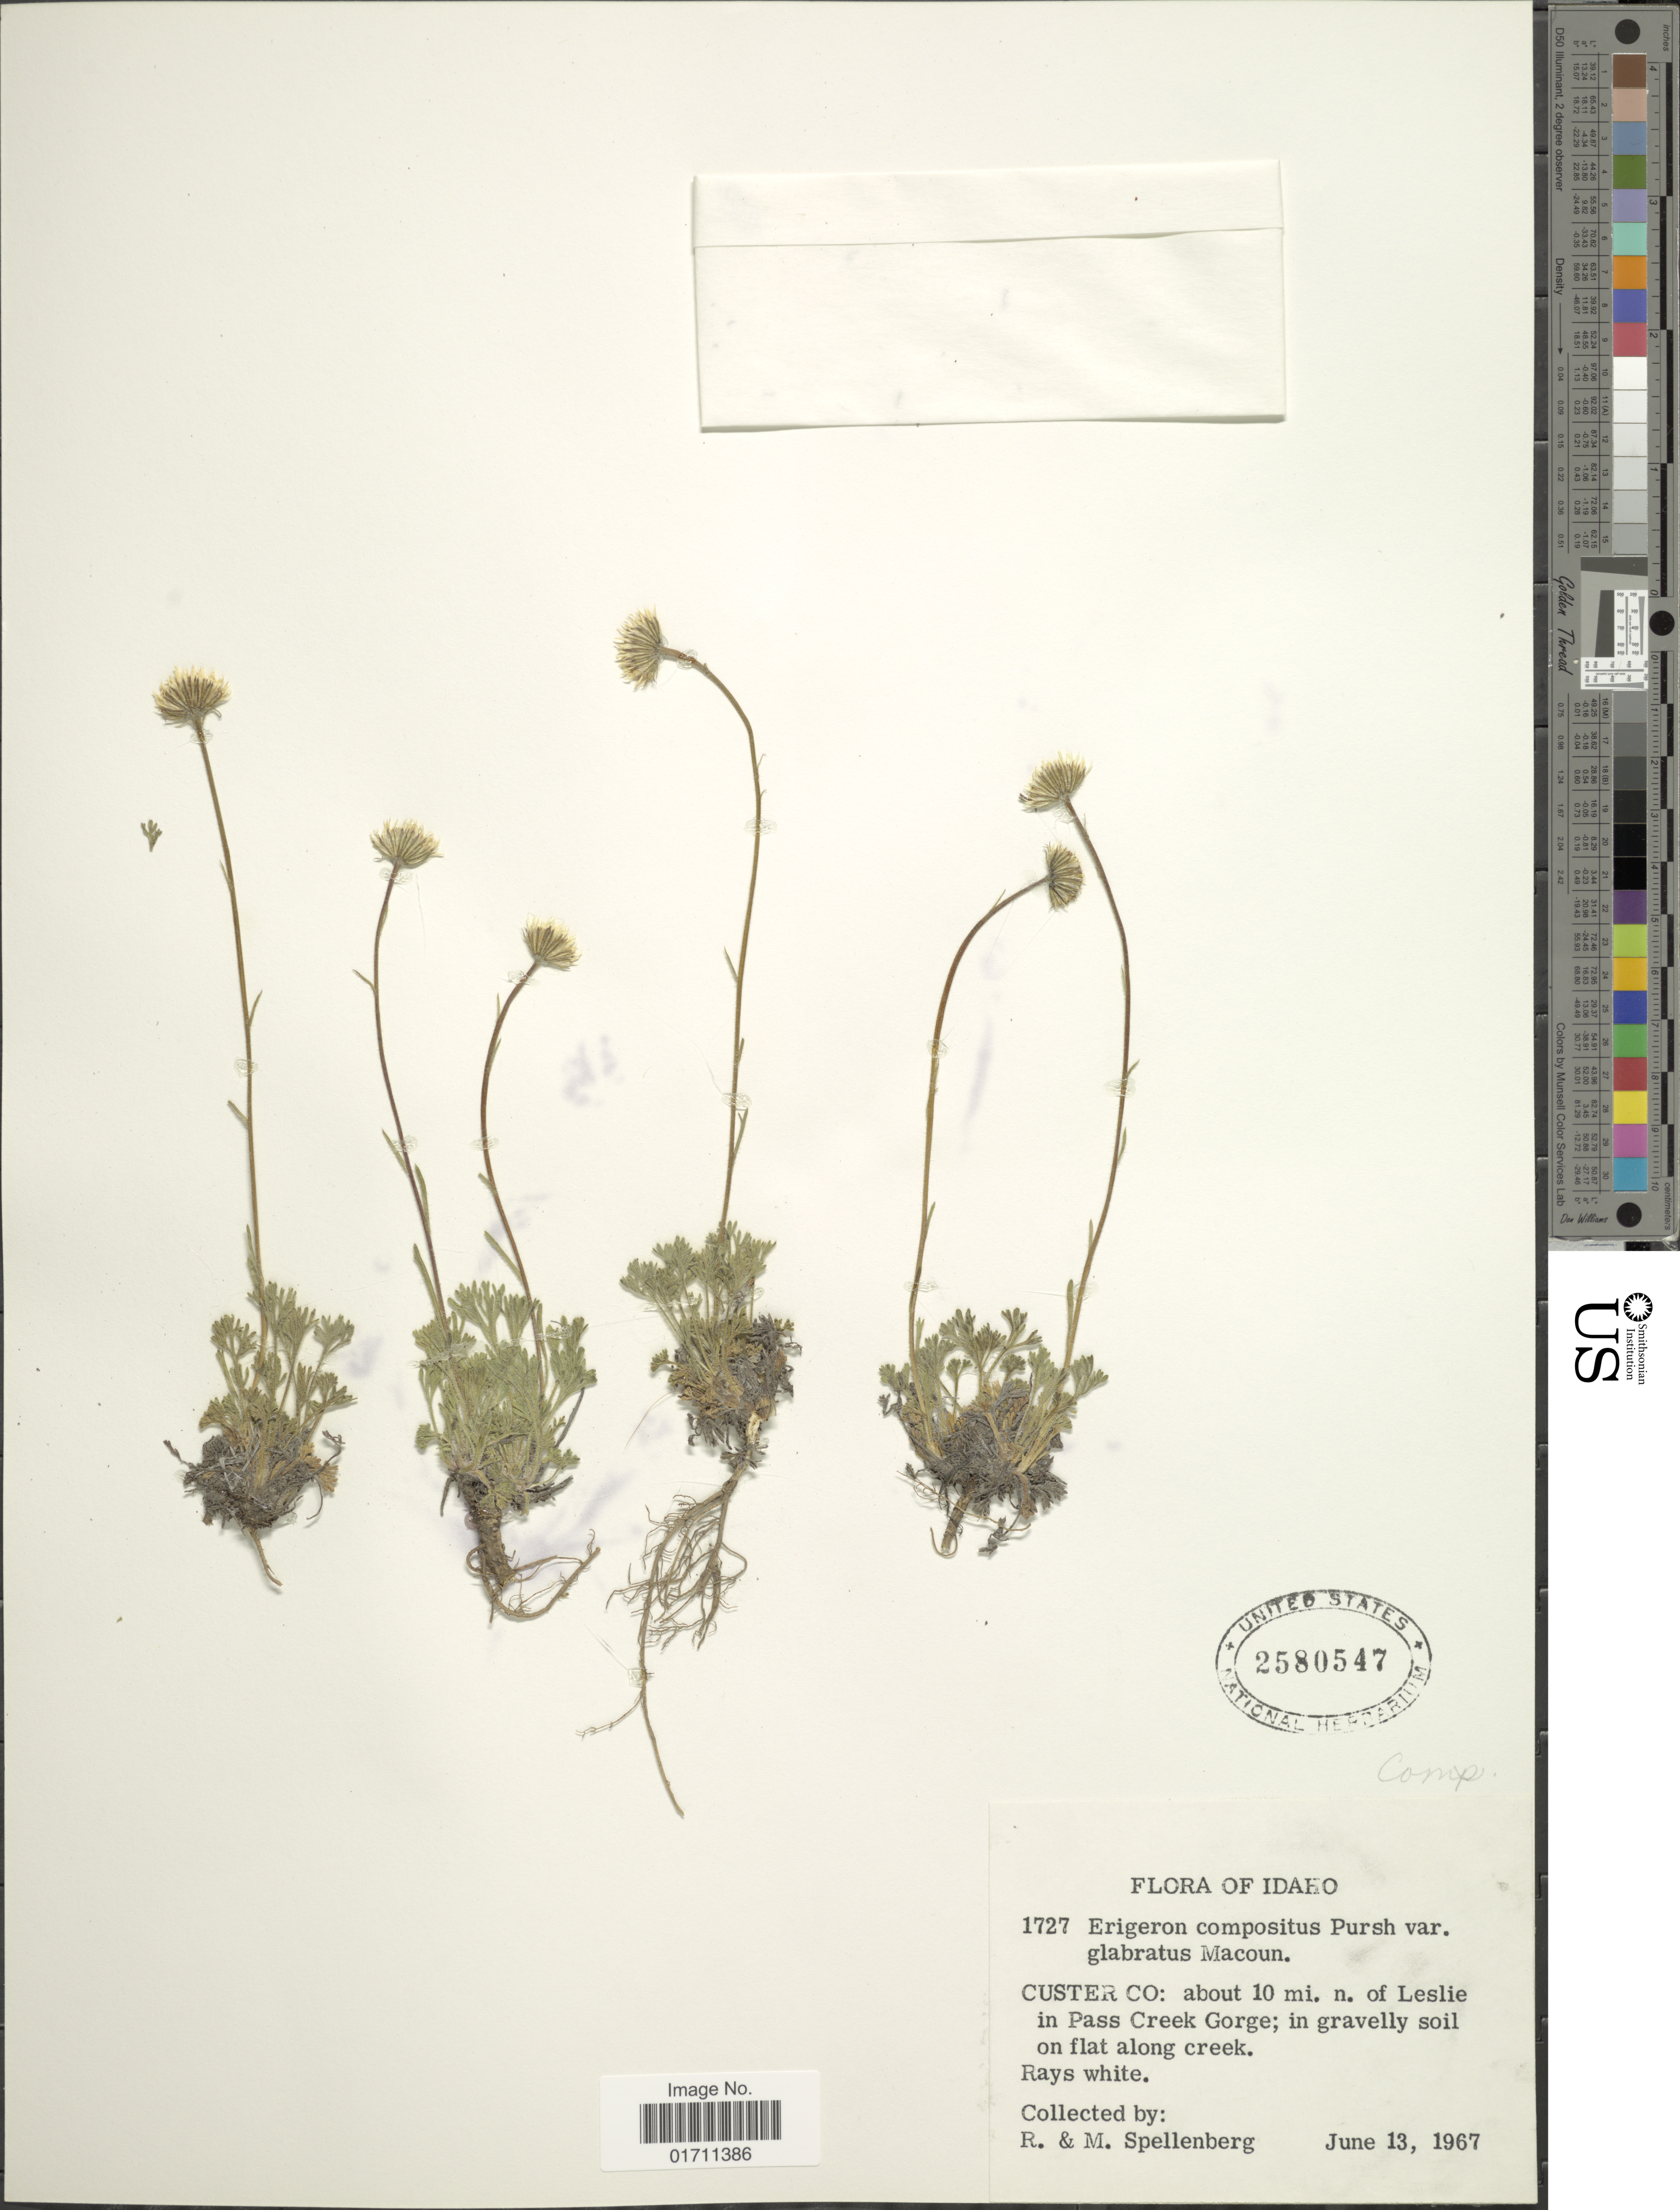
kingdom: Plantae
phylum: Tracheophyta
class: Magnoliopsida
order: Asterales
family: Asteraceae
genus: Erigeron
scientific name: Erigeron compositus var. glabratus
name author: Macoun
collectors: R. Spellenberg & Spellenberg, M.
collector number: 1727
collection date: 1967-06-13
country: United States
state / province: Idaho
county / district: Custer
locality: about 10 mi. n. of Leslie in Pass Creek Gorge; in gravelly soil on flat along creek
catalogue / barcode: US 2580547